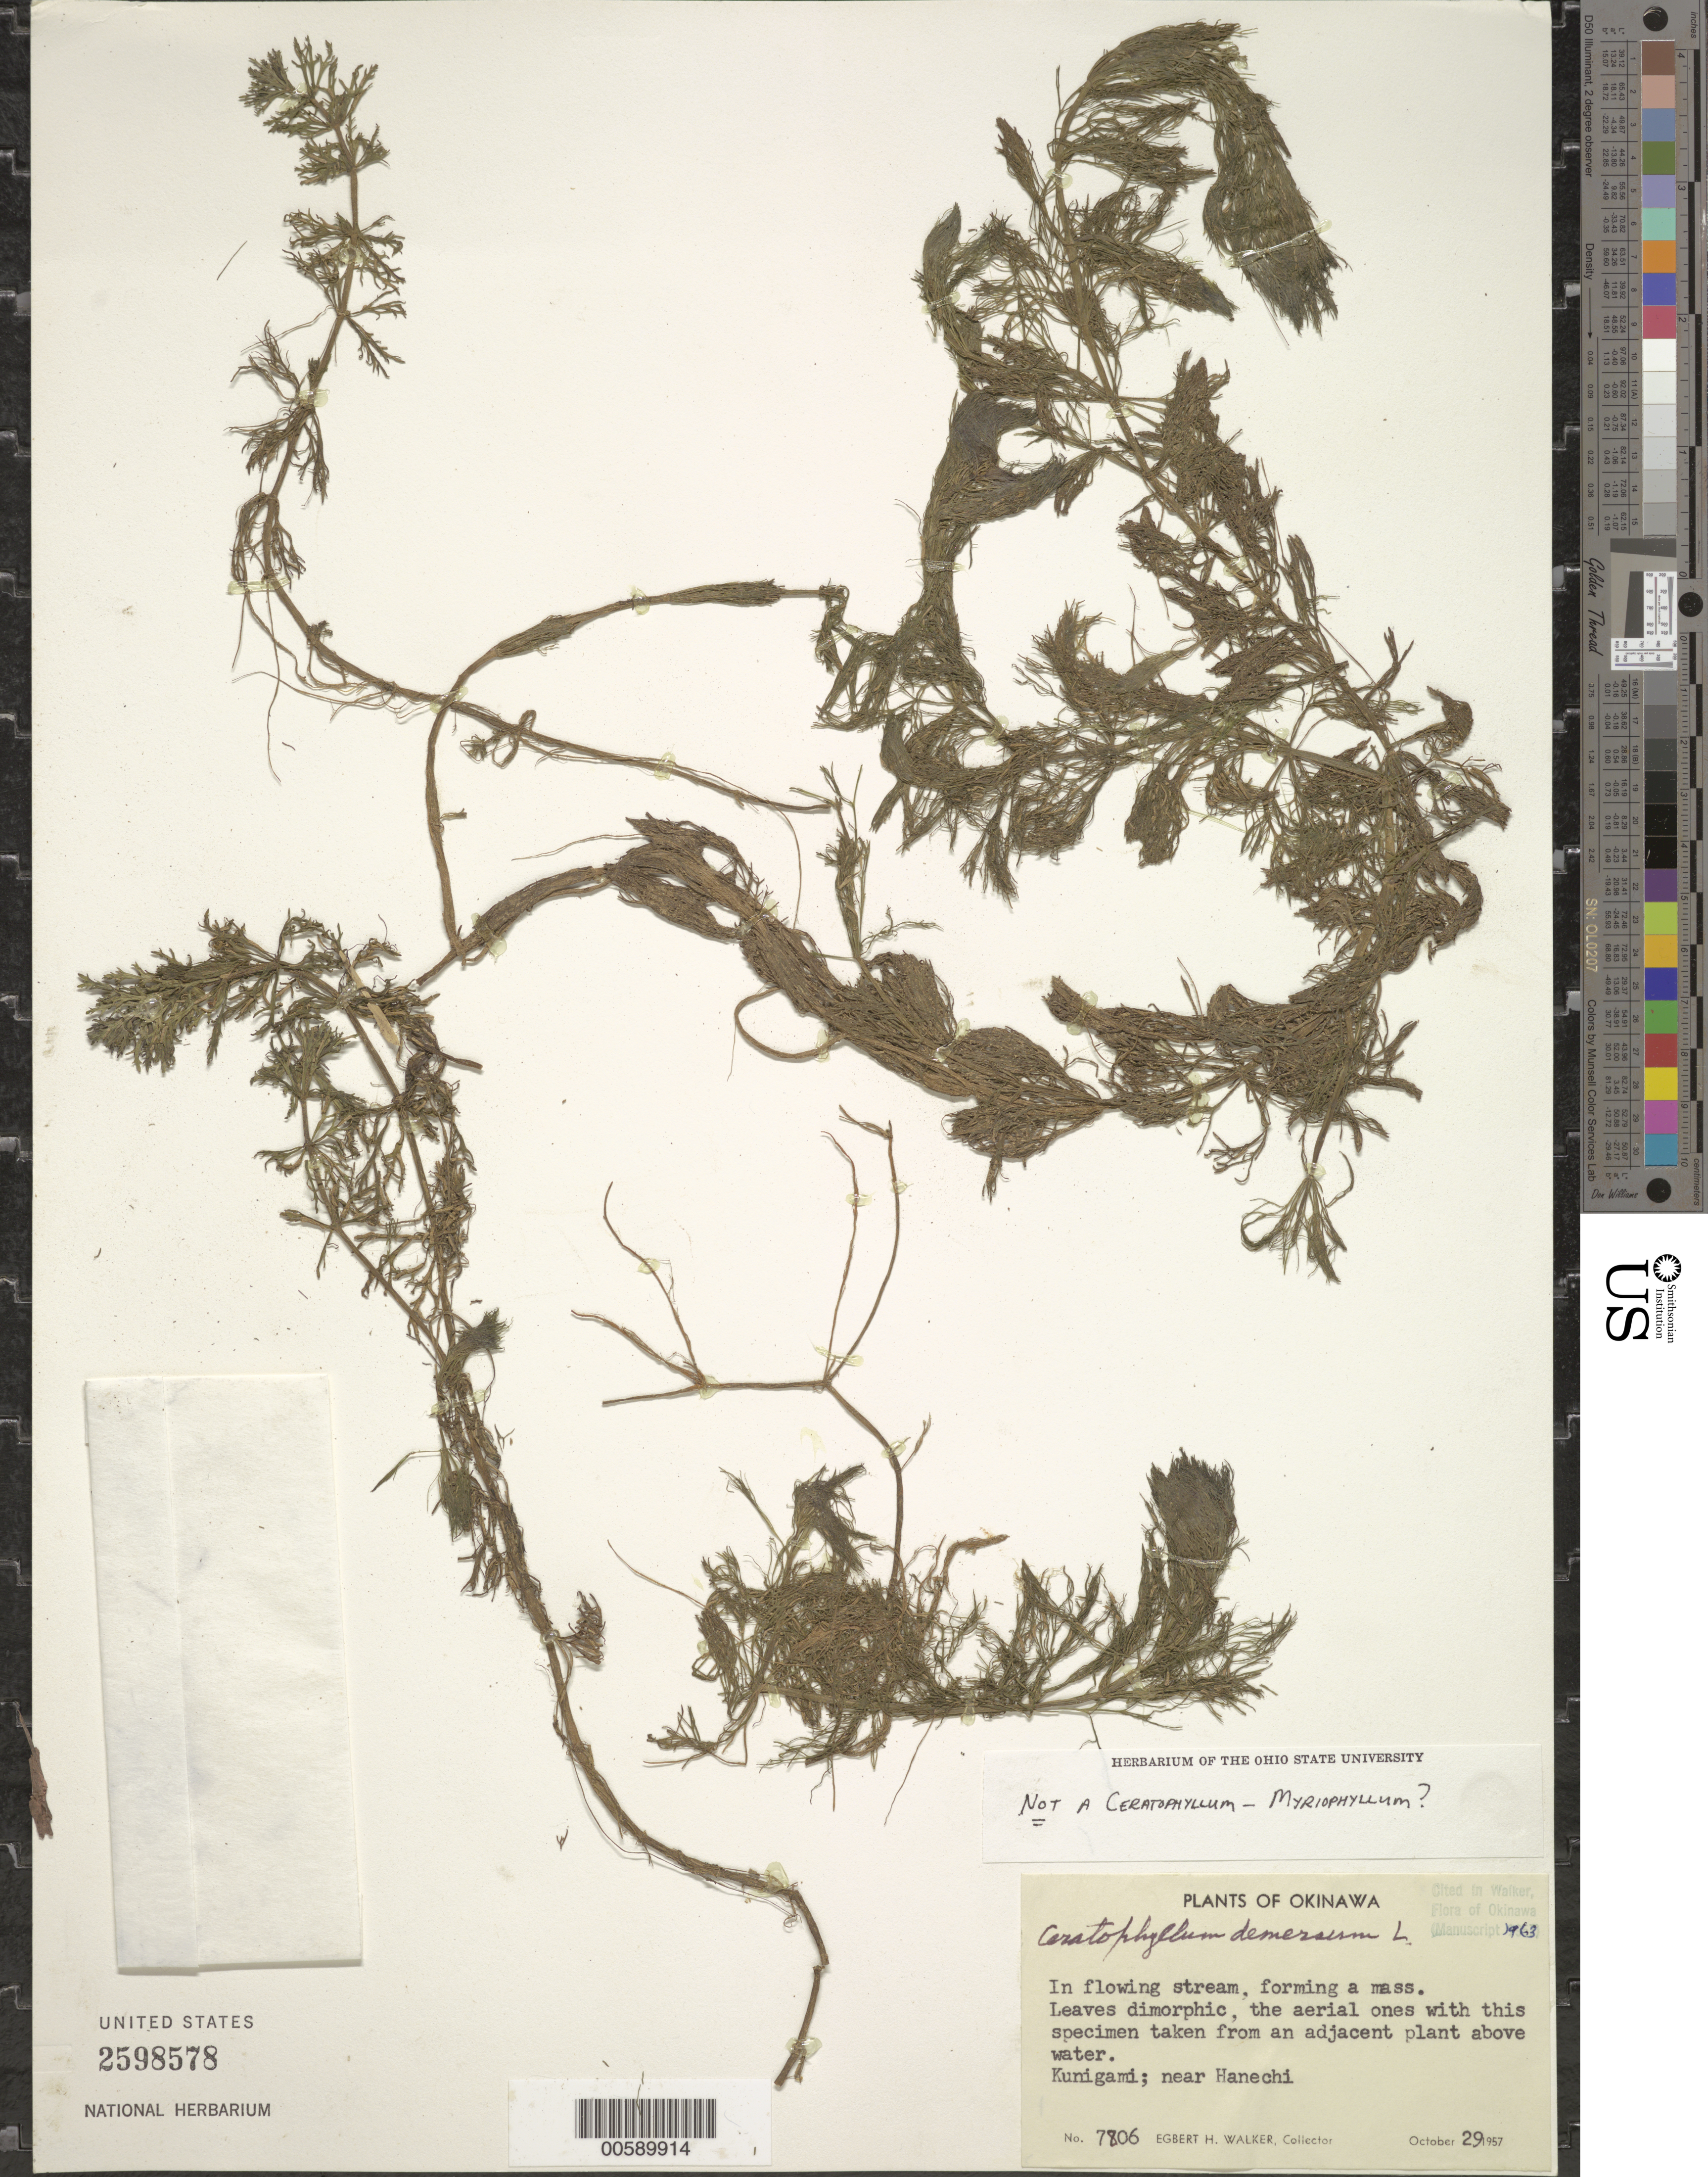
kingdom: Plantae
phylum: Tracheophyta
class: Magnoliopsida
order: Saxifragales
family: Haloragaceae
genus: Myriophyllum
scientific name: Myriophyllum sp.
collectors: E. H. Walker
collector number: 7806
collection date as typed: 29 Oct 1957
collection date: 1957-10-29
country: Japan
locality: Okinawa, Kunigami, near Hanechi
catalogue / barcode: US 2598578